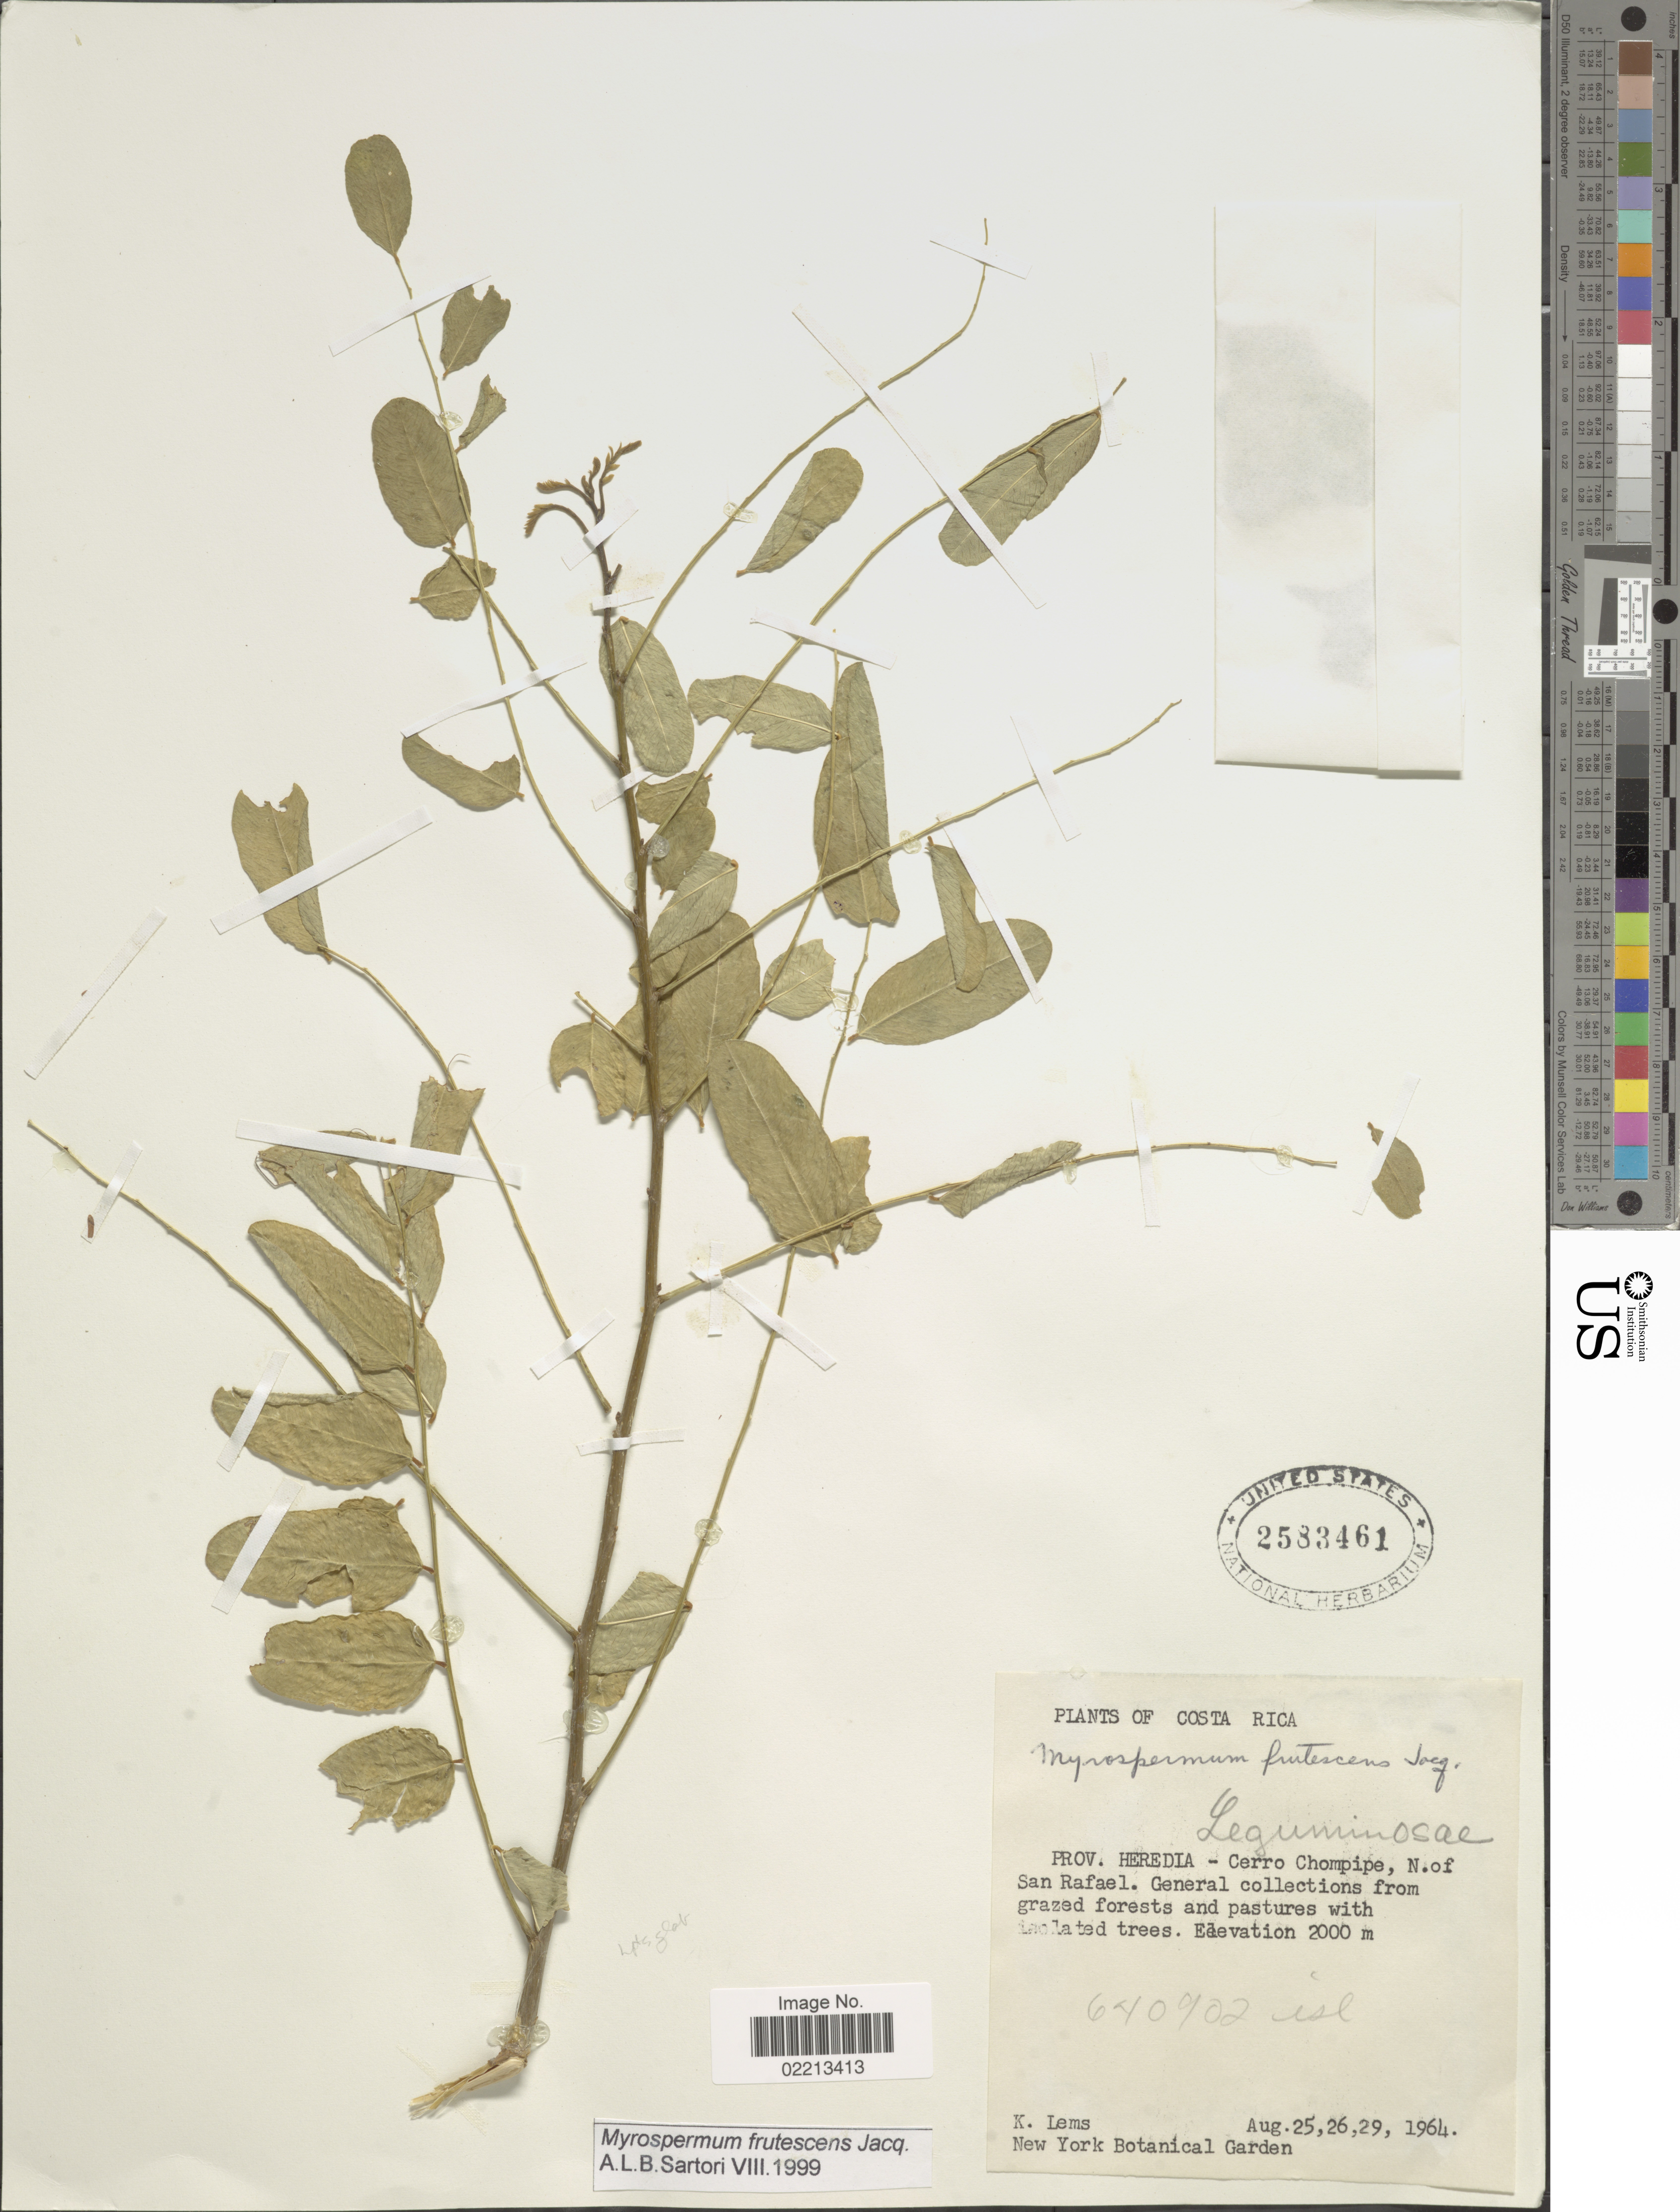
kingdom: Plantae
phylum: Tracheophyta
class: Magnoliopsida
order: Fabales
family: Fabaceae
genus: Myrospermum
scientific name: Myrospermum frutescens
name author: Jacq.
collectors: K. Lems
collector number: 640902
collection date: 1964-08-25/1964-08-29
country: Costa Rica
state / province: Heredia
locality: Cerro Chompipe, N. of San Rafael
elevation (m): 2000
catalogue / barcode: US 2583461